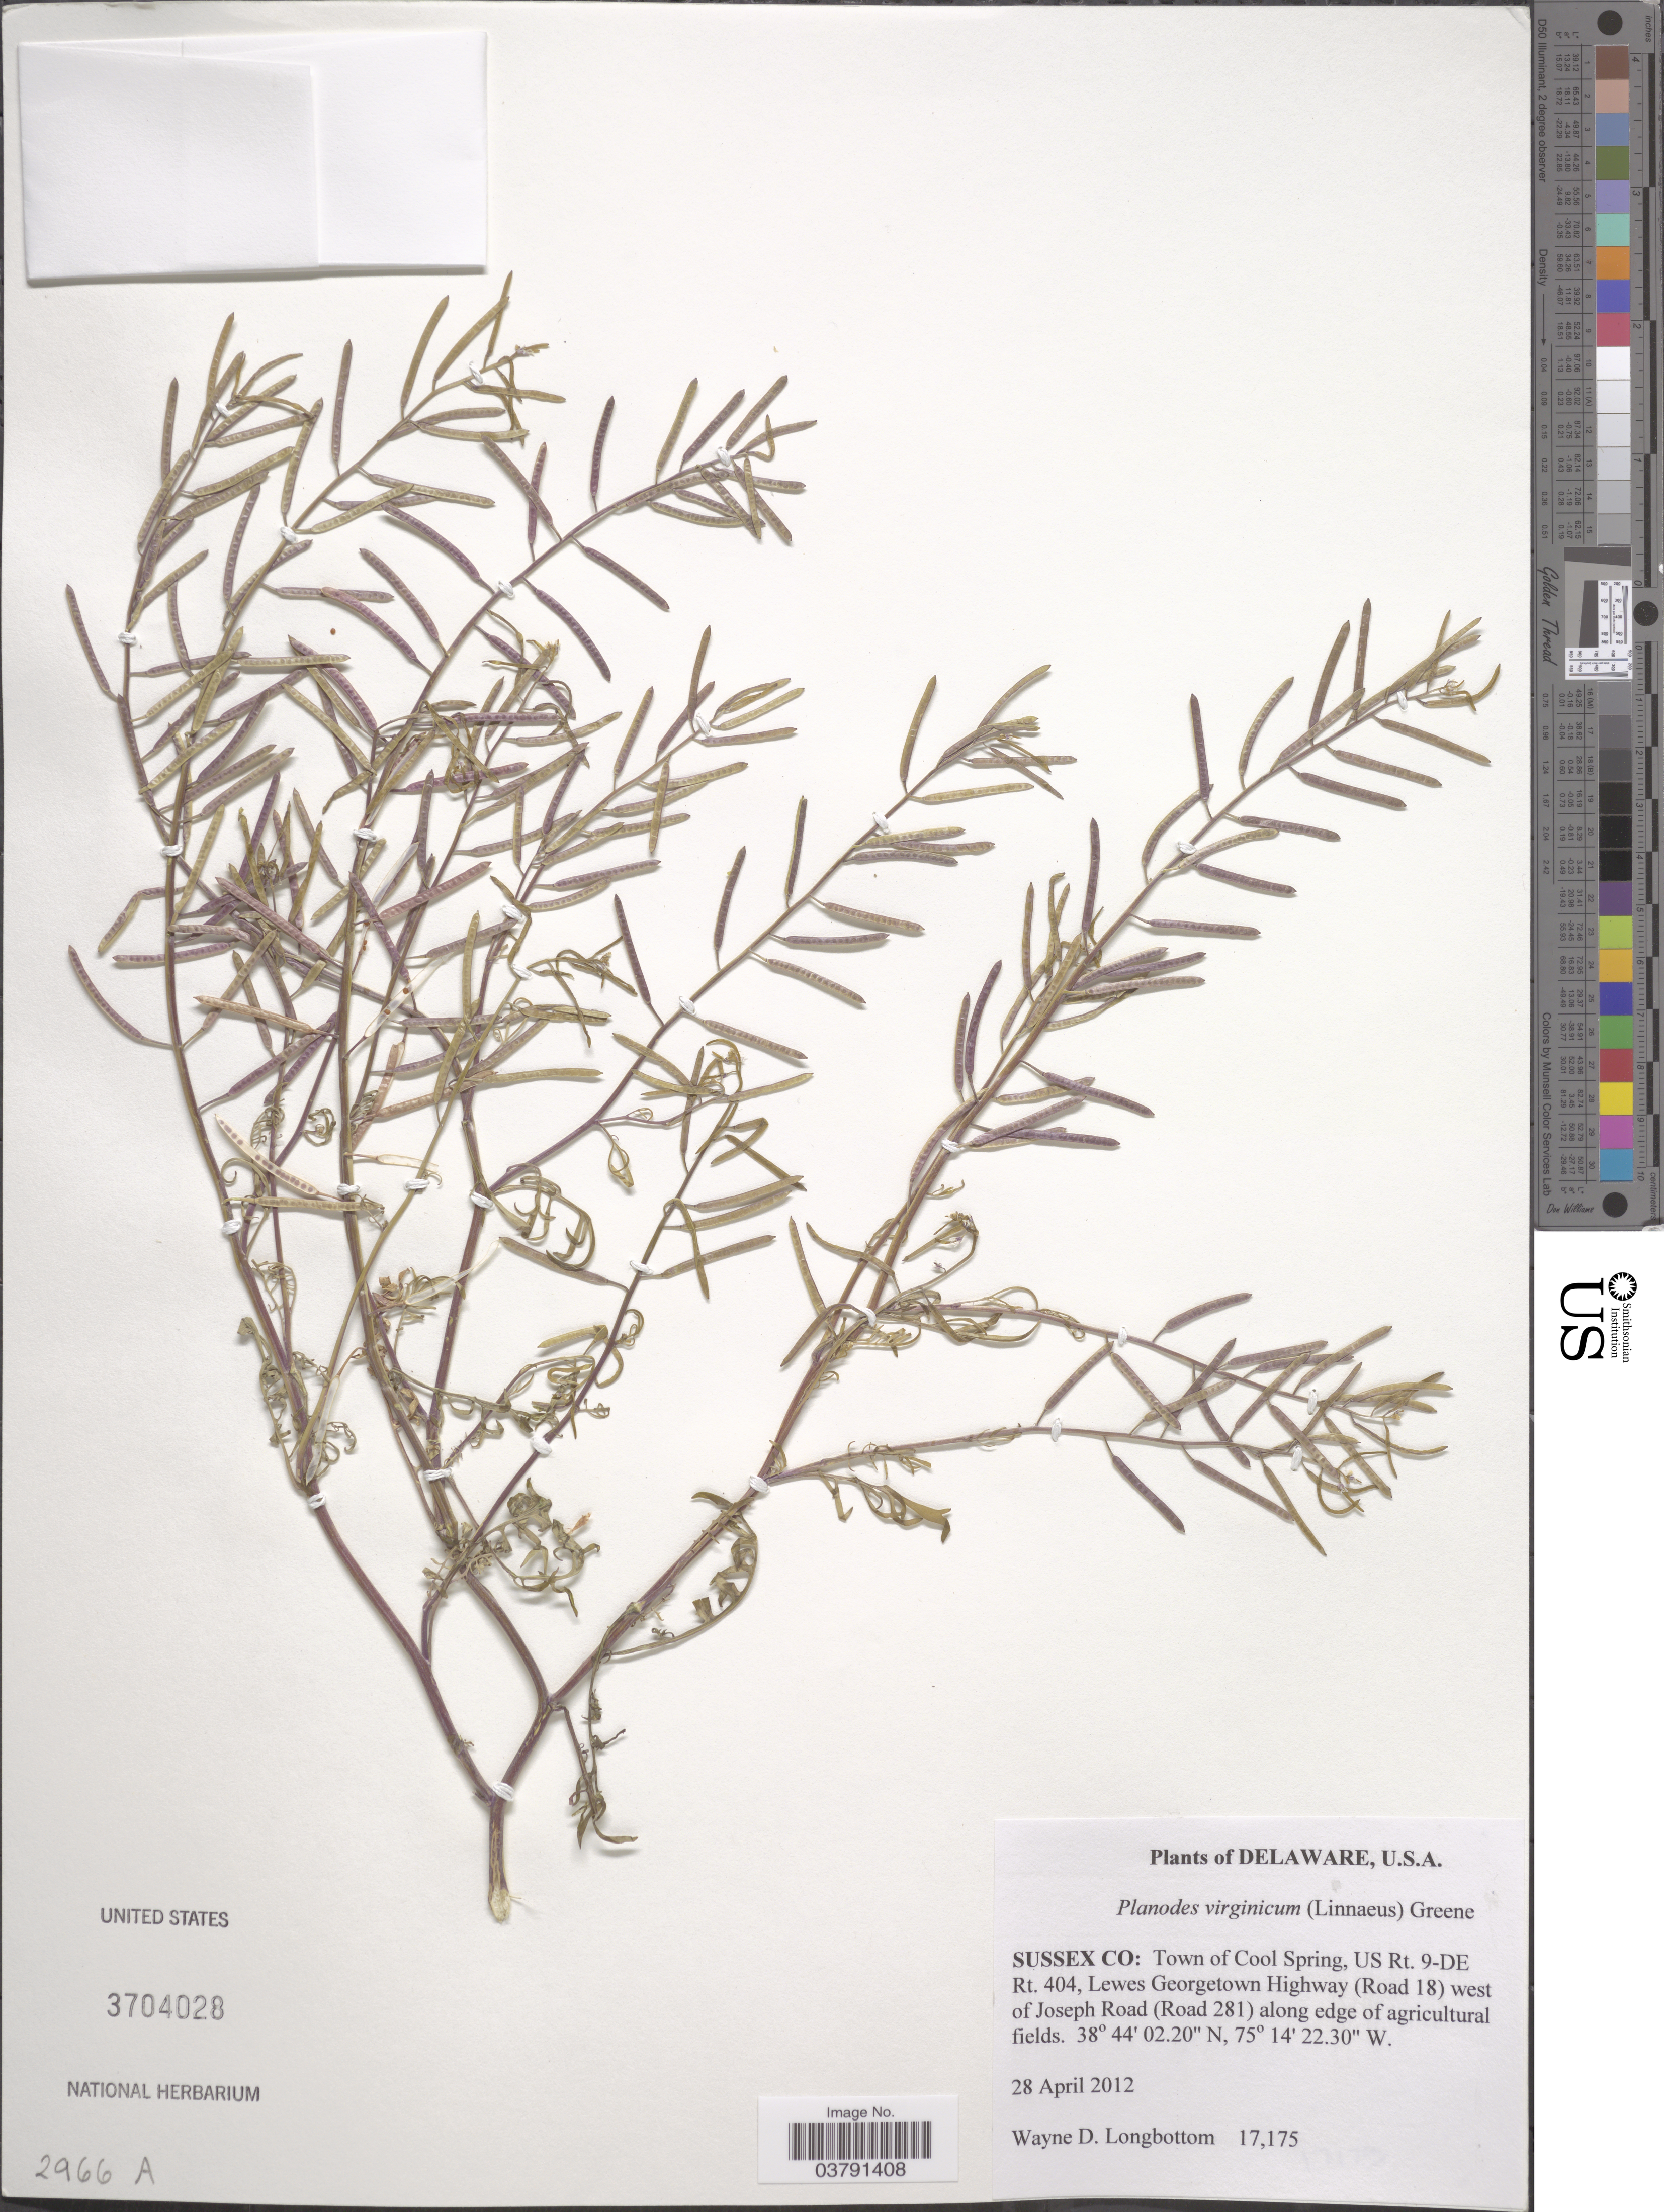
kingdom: Plantae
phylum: Tracheophyta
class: Magnoliopsida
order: Brassicales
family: Brassicaceae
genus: Planodes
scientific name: Planodes virginicum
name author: (L.) Greene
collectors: W. D. Longbottom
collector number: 17175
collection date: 2012-04-28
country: United States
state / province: Delaware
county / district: Sussex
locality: Sussex Co: Town of Cool Spring, US Rt. 9-DE Rt. 404, Lewes Georgetown Highway (Road 18) west of Joseph Road (Road 281).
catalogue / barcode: US 3704028